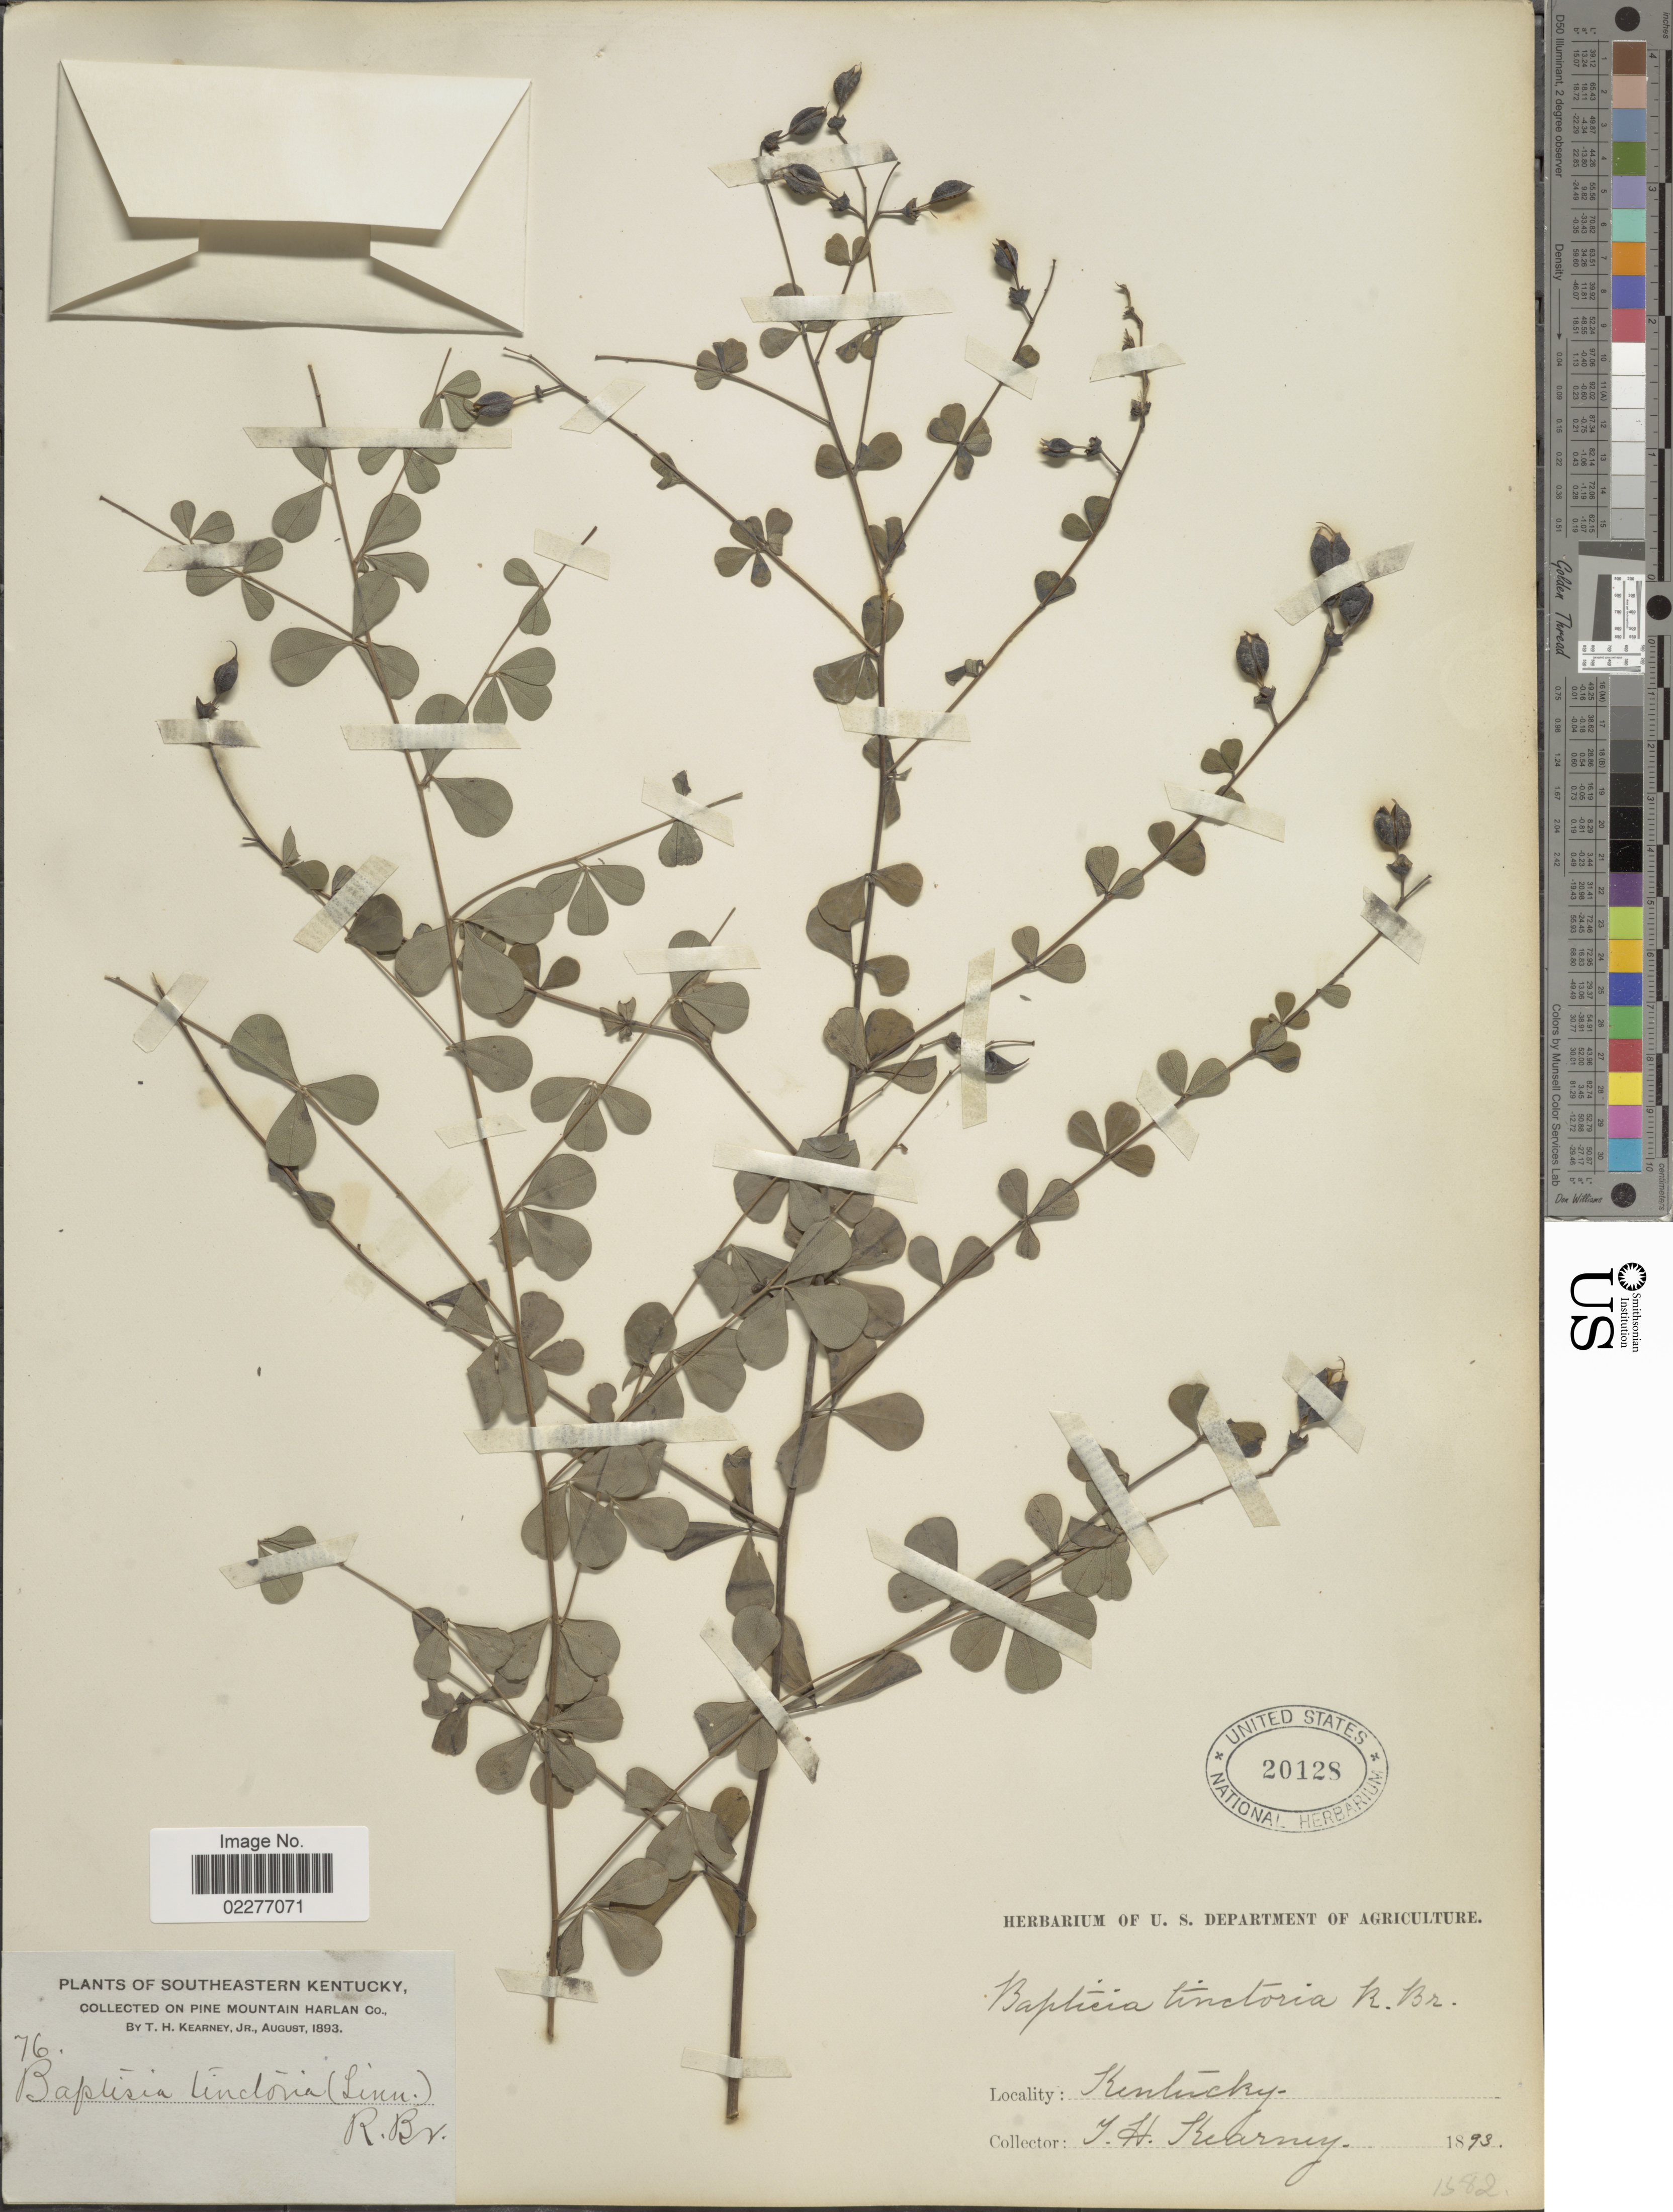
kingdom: Plantae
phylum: Tracheophyta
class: Magnoliopsida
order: Fabales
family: Fabaceae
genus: Baptisia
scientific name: Baptisia tinctoria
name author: (L.) R. Br.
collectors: T. H. Kearney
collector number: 76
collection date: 1893-08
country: United States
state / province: Kentucky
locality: Southeastern Kentucky, on Pine Mountains Harlan Co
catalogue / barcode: US 20128